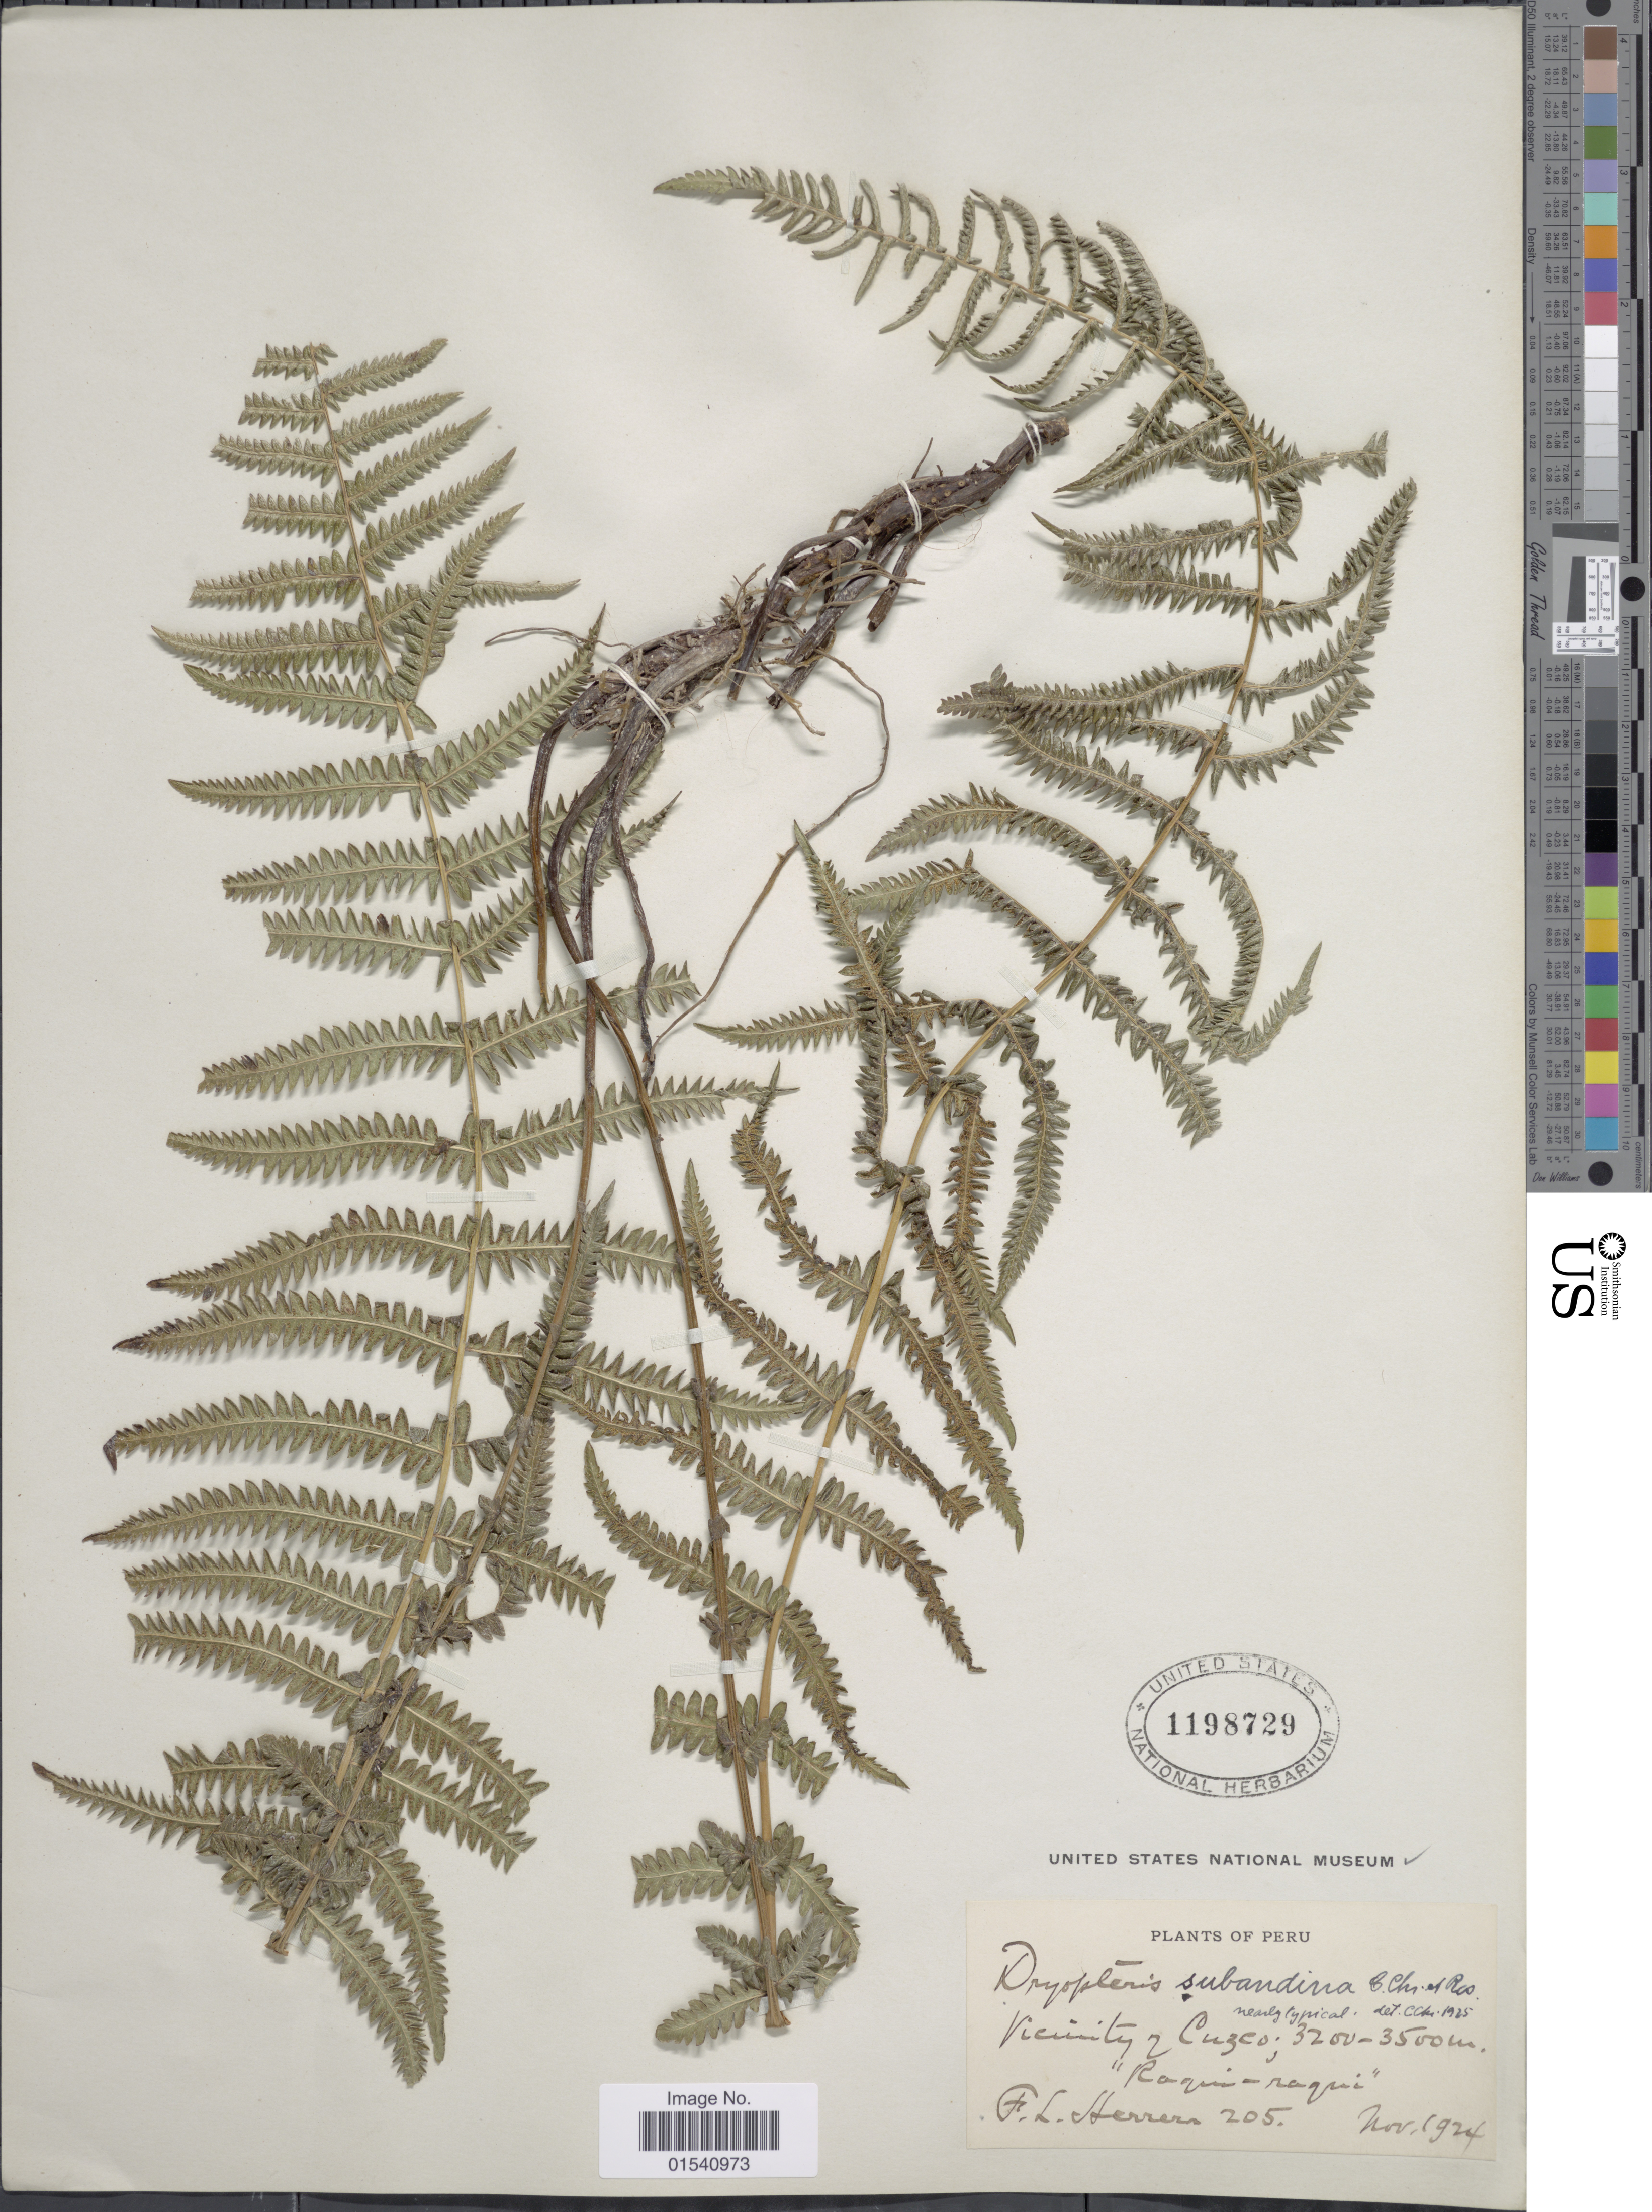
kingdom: Plantae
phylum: Tracheophyta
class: Polypodiopsida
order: Polypodiales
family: Thelypteridaceae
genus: Amauropelta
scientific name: Amauropelta rufa (Poir.) comb. nov., ined 2015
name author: (Poir.)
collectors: F. L. Herrera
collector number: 205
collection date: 1924-11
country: Peru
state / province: Cusco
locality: Vicinity of Cuzco, 'Raqui-raqui'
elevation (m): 3200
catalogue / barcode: US 1198729